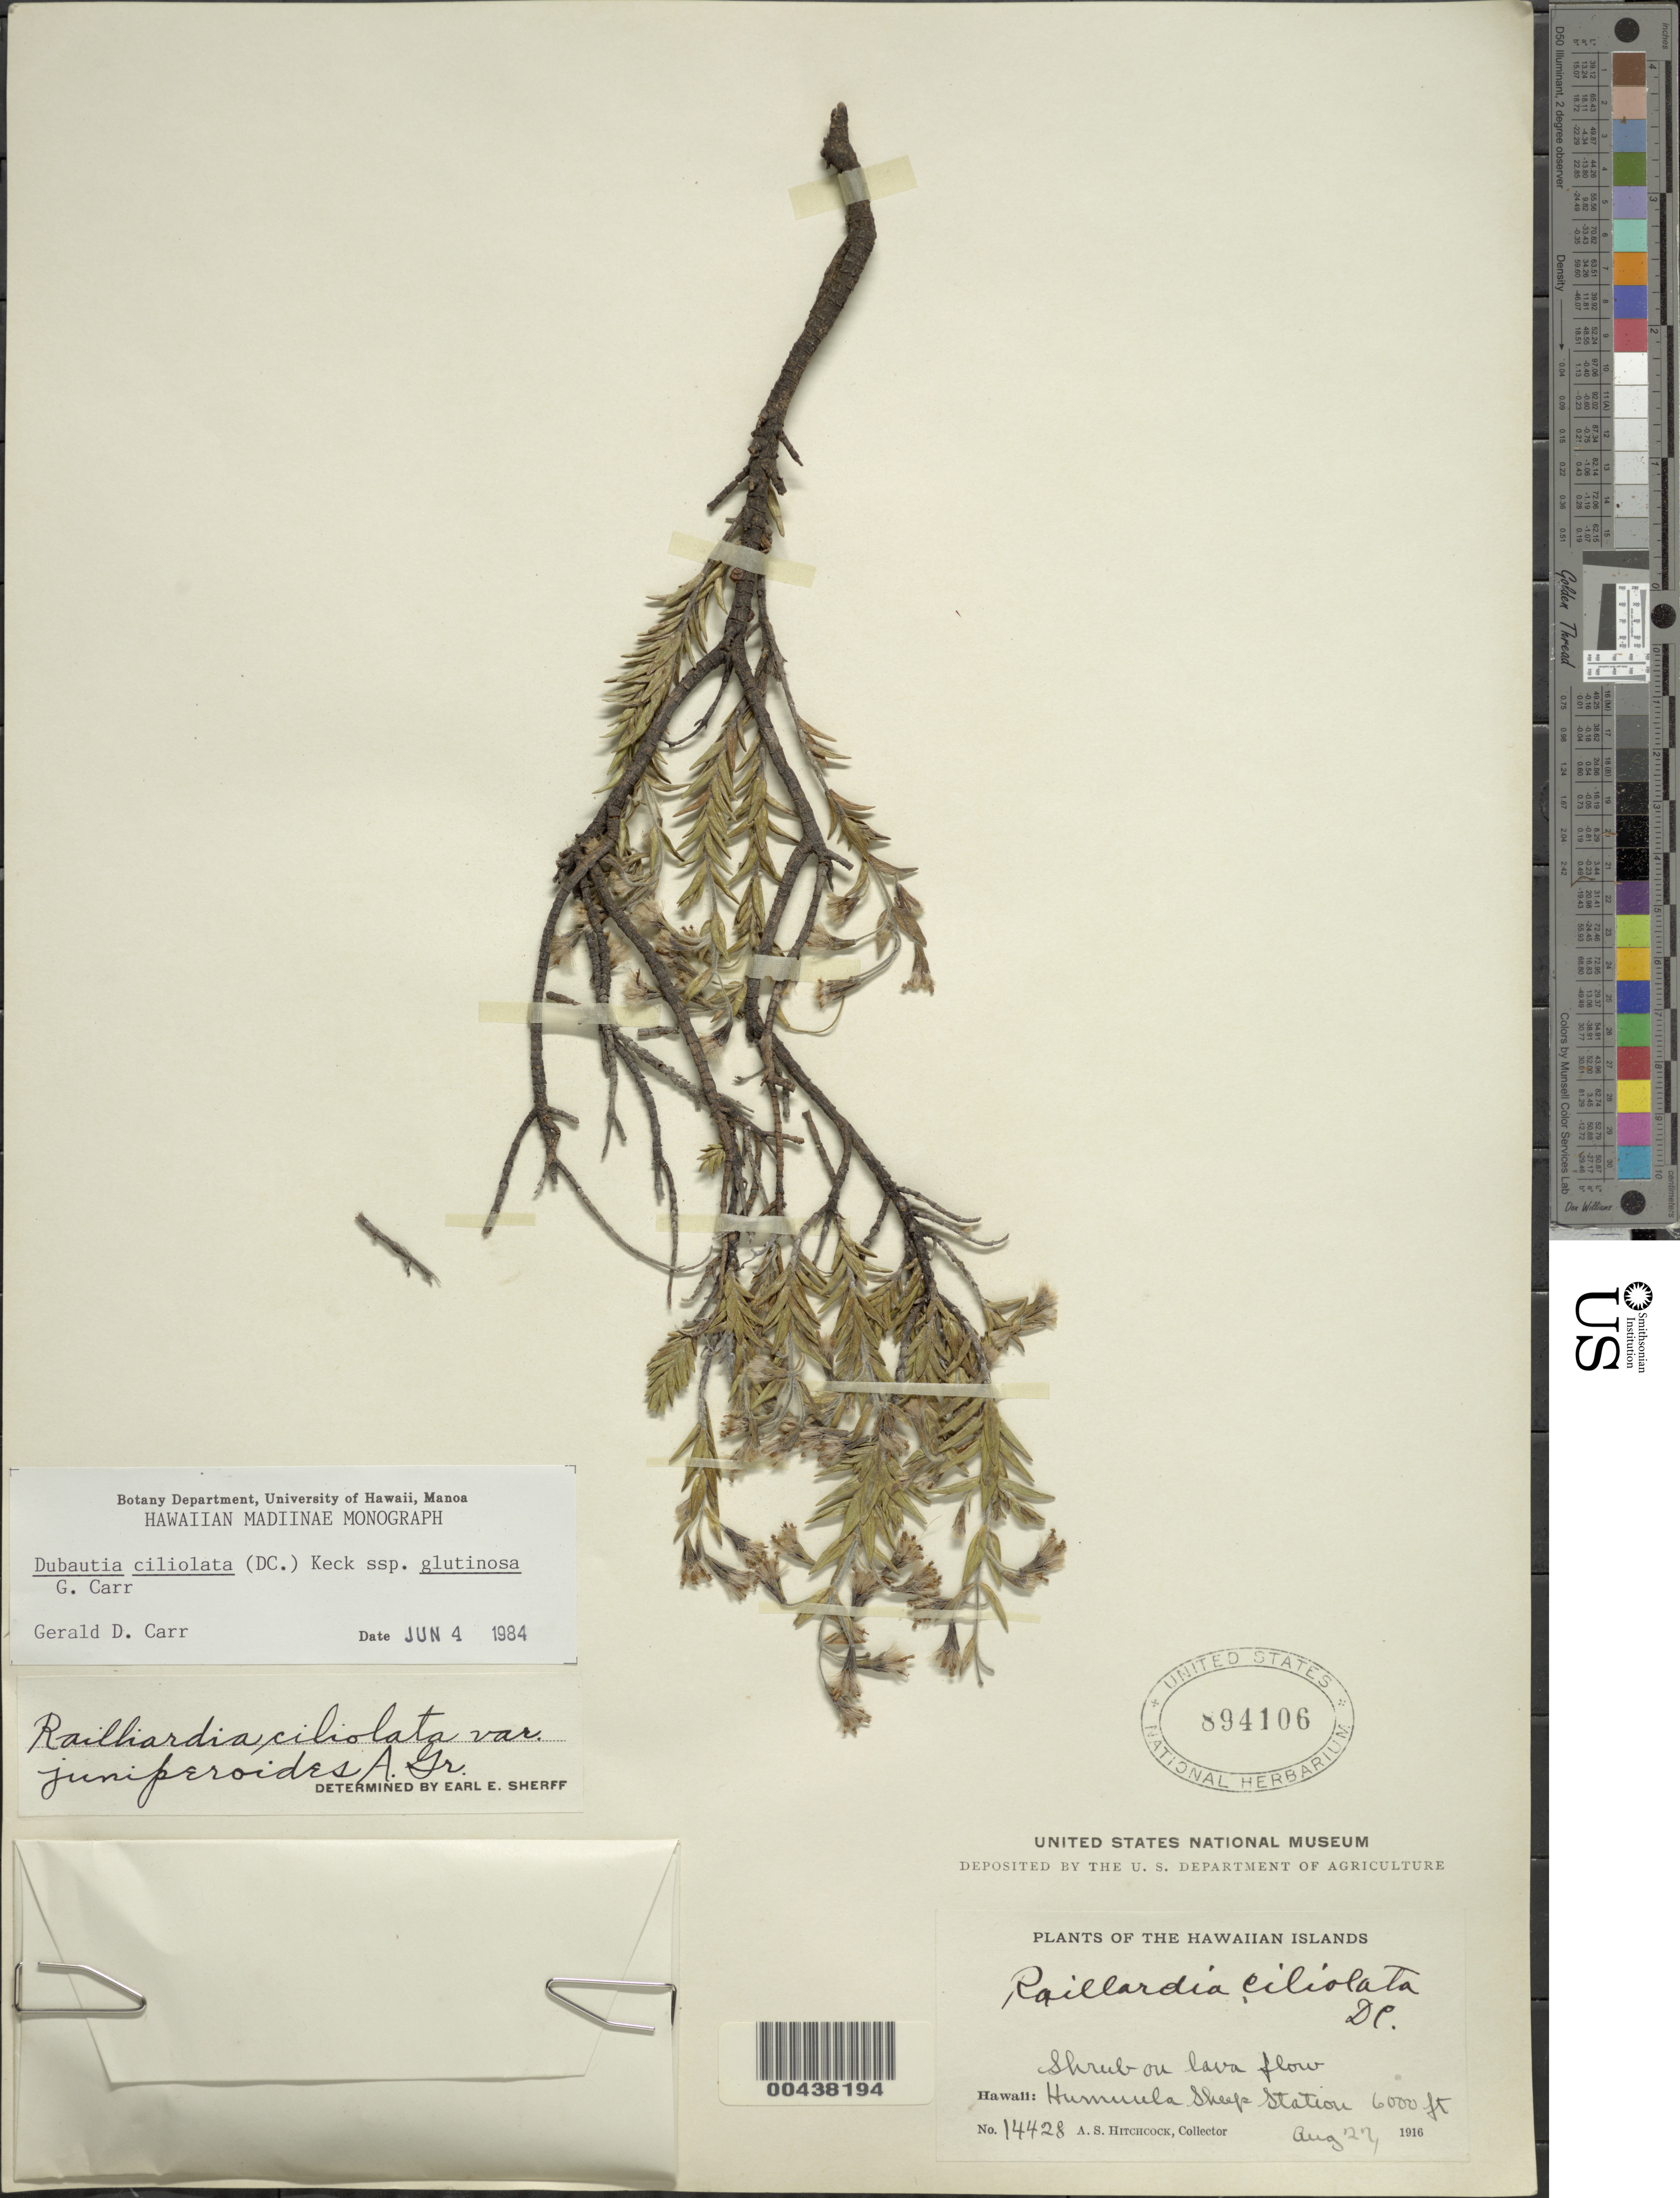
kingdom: Plantae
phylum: Tracheophyta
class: Magnoliopsida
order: Asterales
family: Asteraceae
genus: Dubautia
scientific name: Dubautia ciliolata subsp. glutinosa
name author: G.D. Carr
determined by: Carr, G. D.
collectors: A. S. Hitchcock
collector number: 14428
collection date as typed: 27 Aug 1916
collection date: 1916-08-27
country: United States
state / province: Hawaii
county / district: Hawaii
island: Hawaii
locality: Humuula Sheep Station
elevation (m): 1829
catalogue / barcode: US 894106